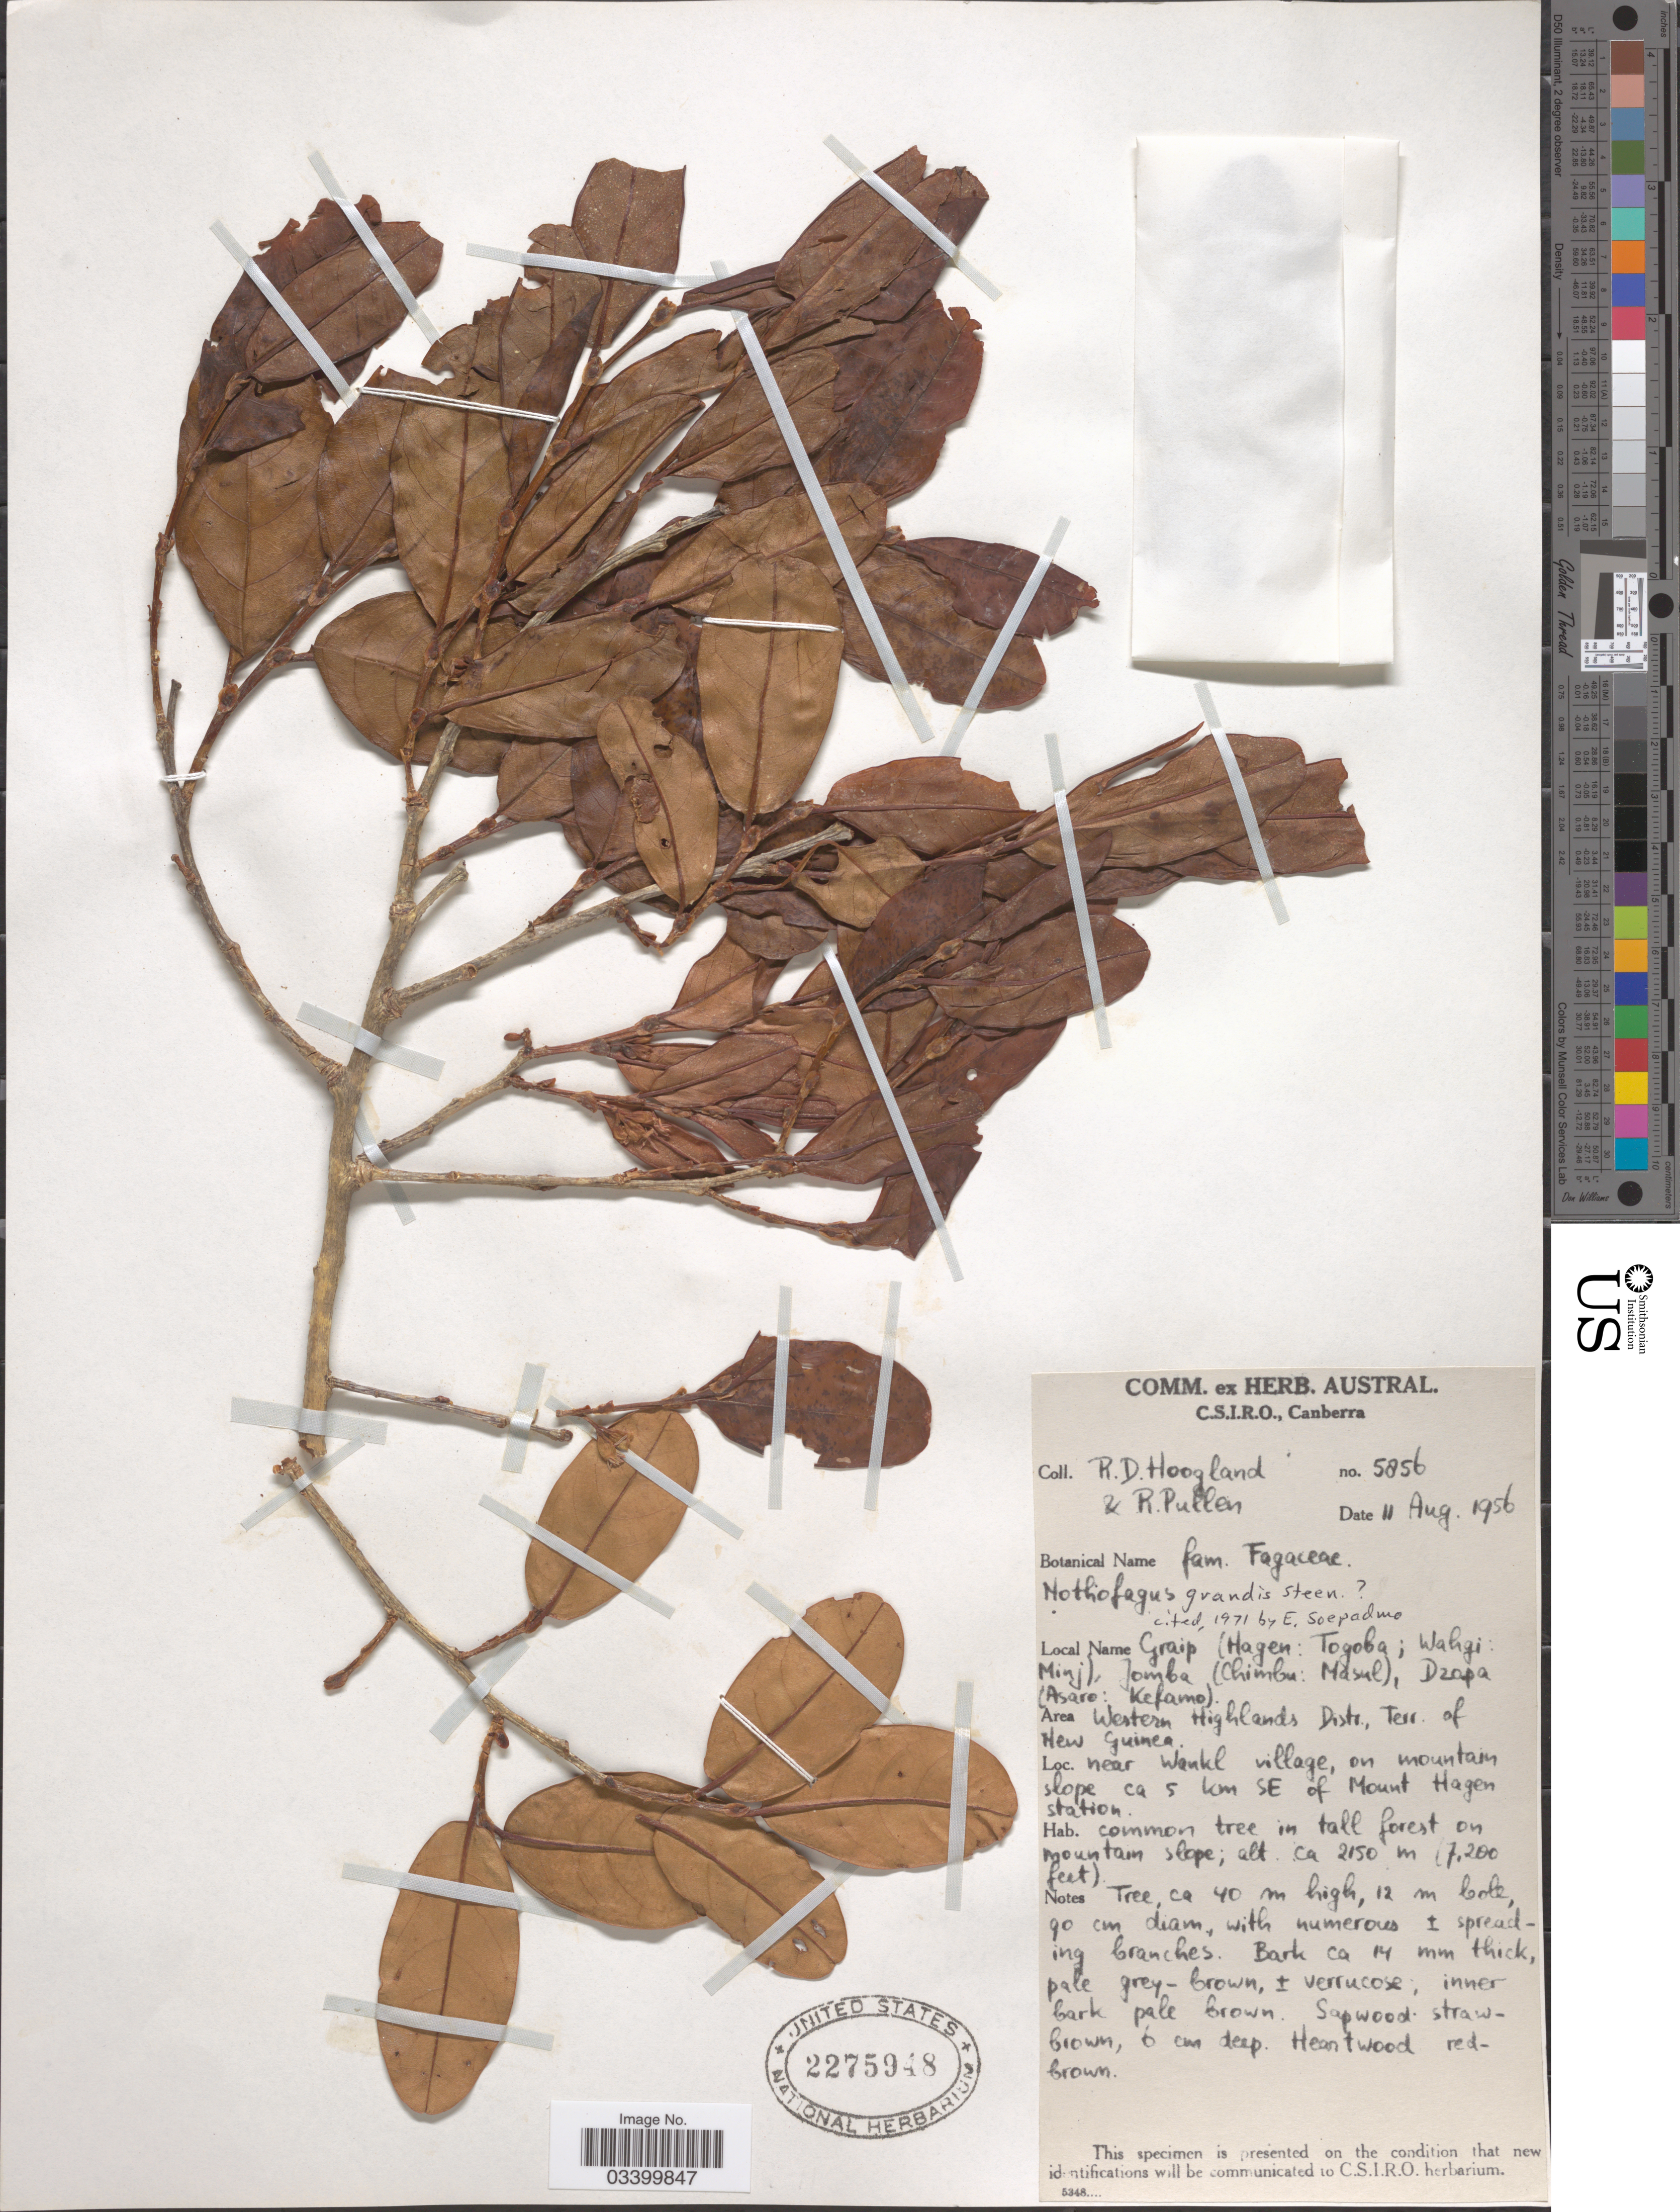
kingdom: Plantae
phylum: Tracheophyta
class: Magnoliopsida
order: Fagales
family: Nothofagaceae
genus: Nothofagus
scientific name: Nothofagus grandis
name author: Steenis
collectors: R. D. Hoogland & R. Pullen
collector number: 5856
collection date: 1956-08-11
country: Papua New Guinea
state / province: Western Highlands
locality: Area Western Highlands Distr., Terr. of New Guinea. Near Wankl village, on mountain slope ca 5 km SE of Mount Hagen Station.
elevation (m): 2150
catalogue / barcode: US 2275948